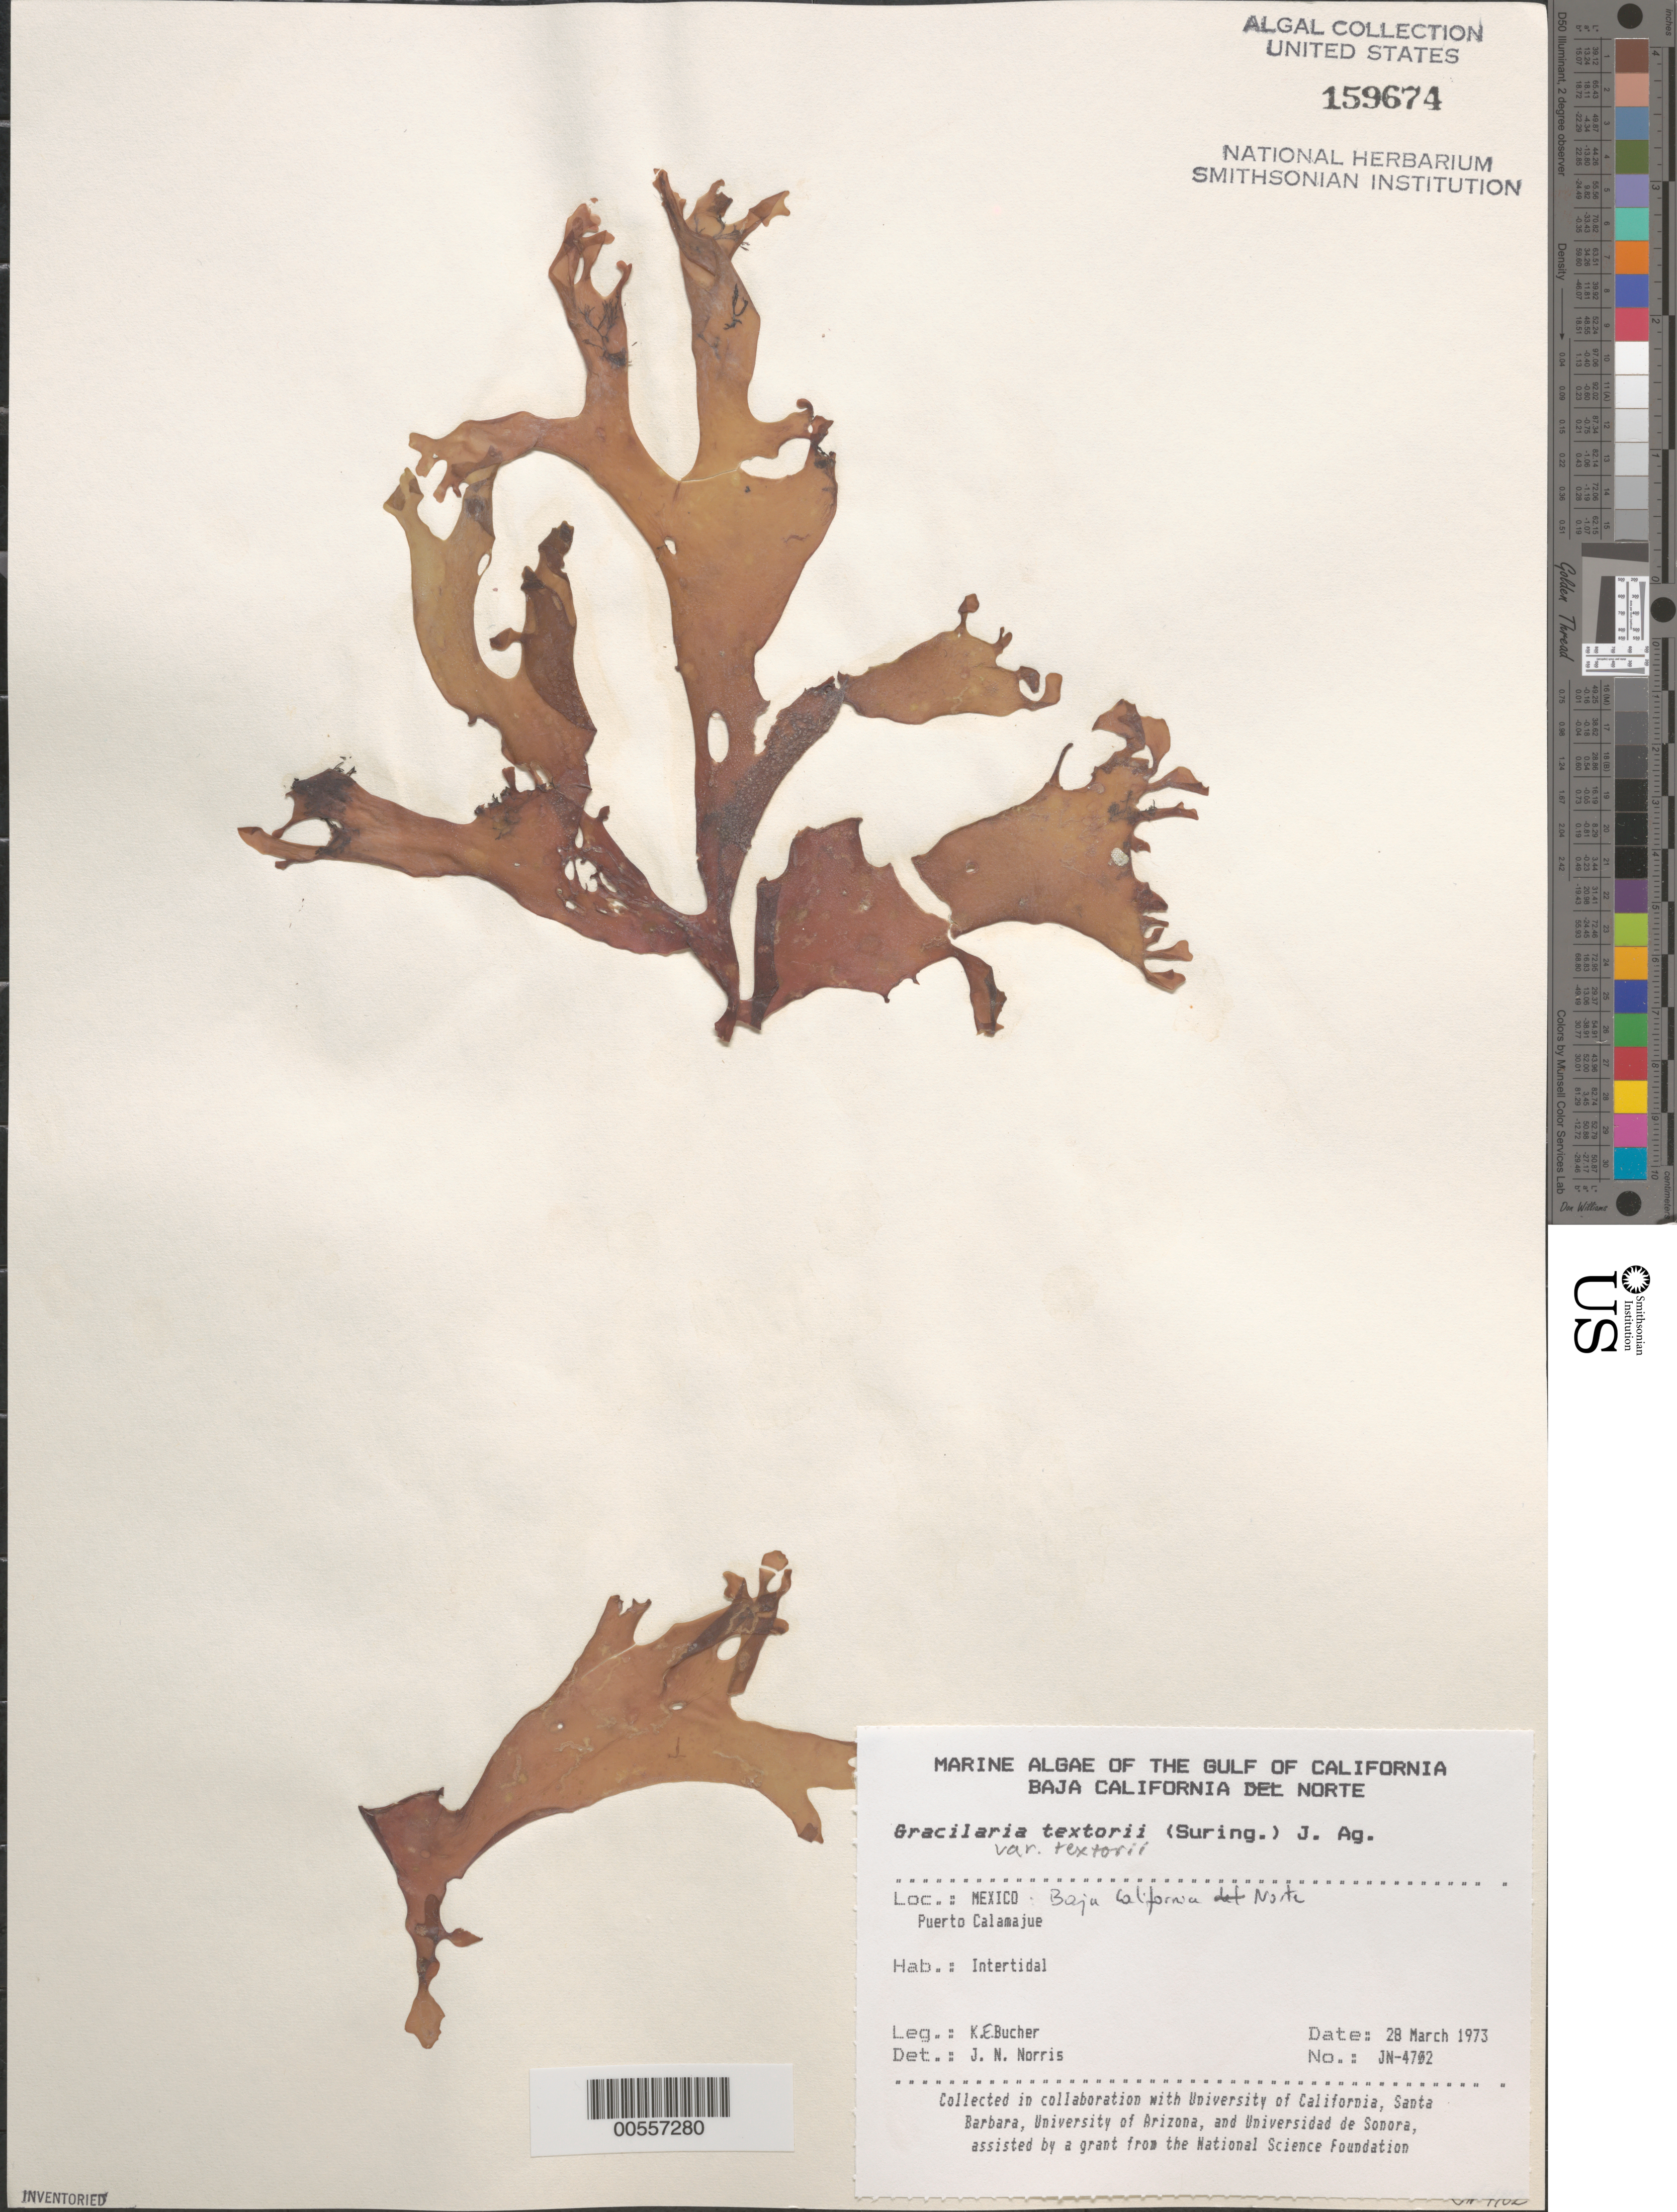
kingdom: Plantae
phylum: Rhodophyta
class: Florideophyceae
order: Gracilariales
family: Gracilariaceae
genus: Gracilaria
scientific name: Gracilaria textorii var. textorii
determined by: Norris, James N.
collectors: K. E. Bucher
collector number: JN-4702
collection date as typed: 28 Mar 1973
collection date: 1973-03-28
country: Mexico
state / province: Baja California Norte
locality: Puerto Calamajue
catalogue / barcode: US 159674